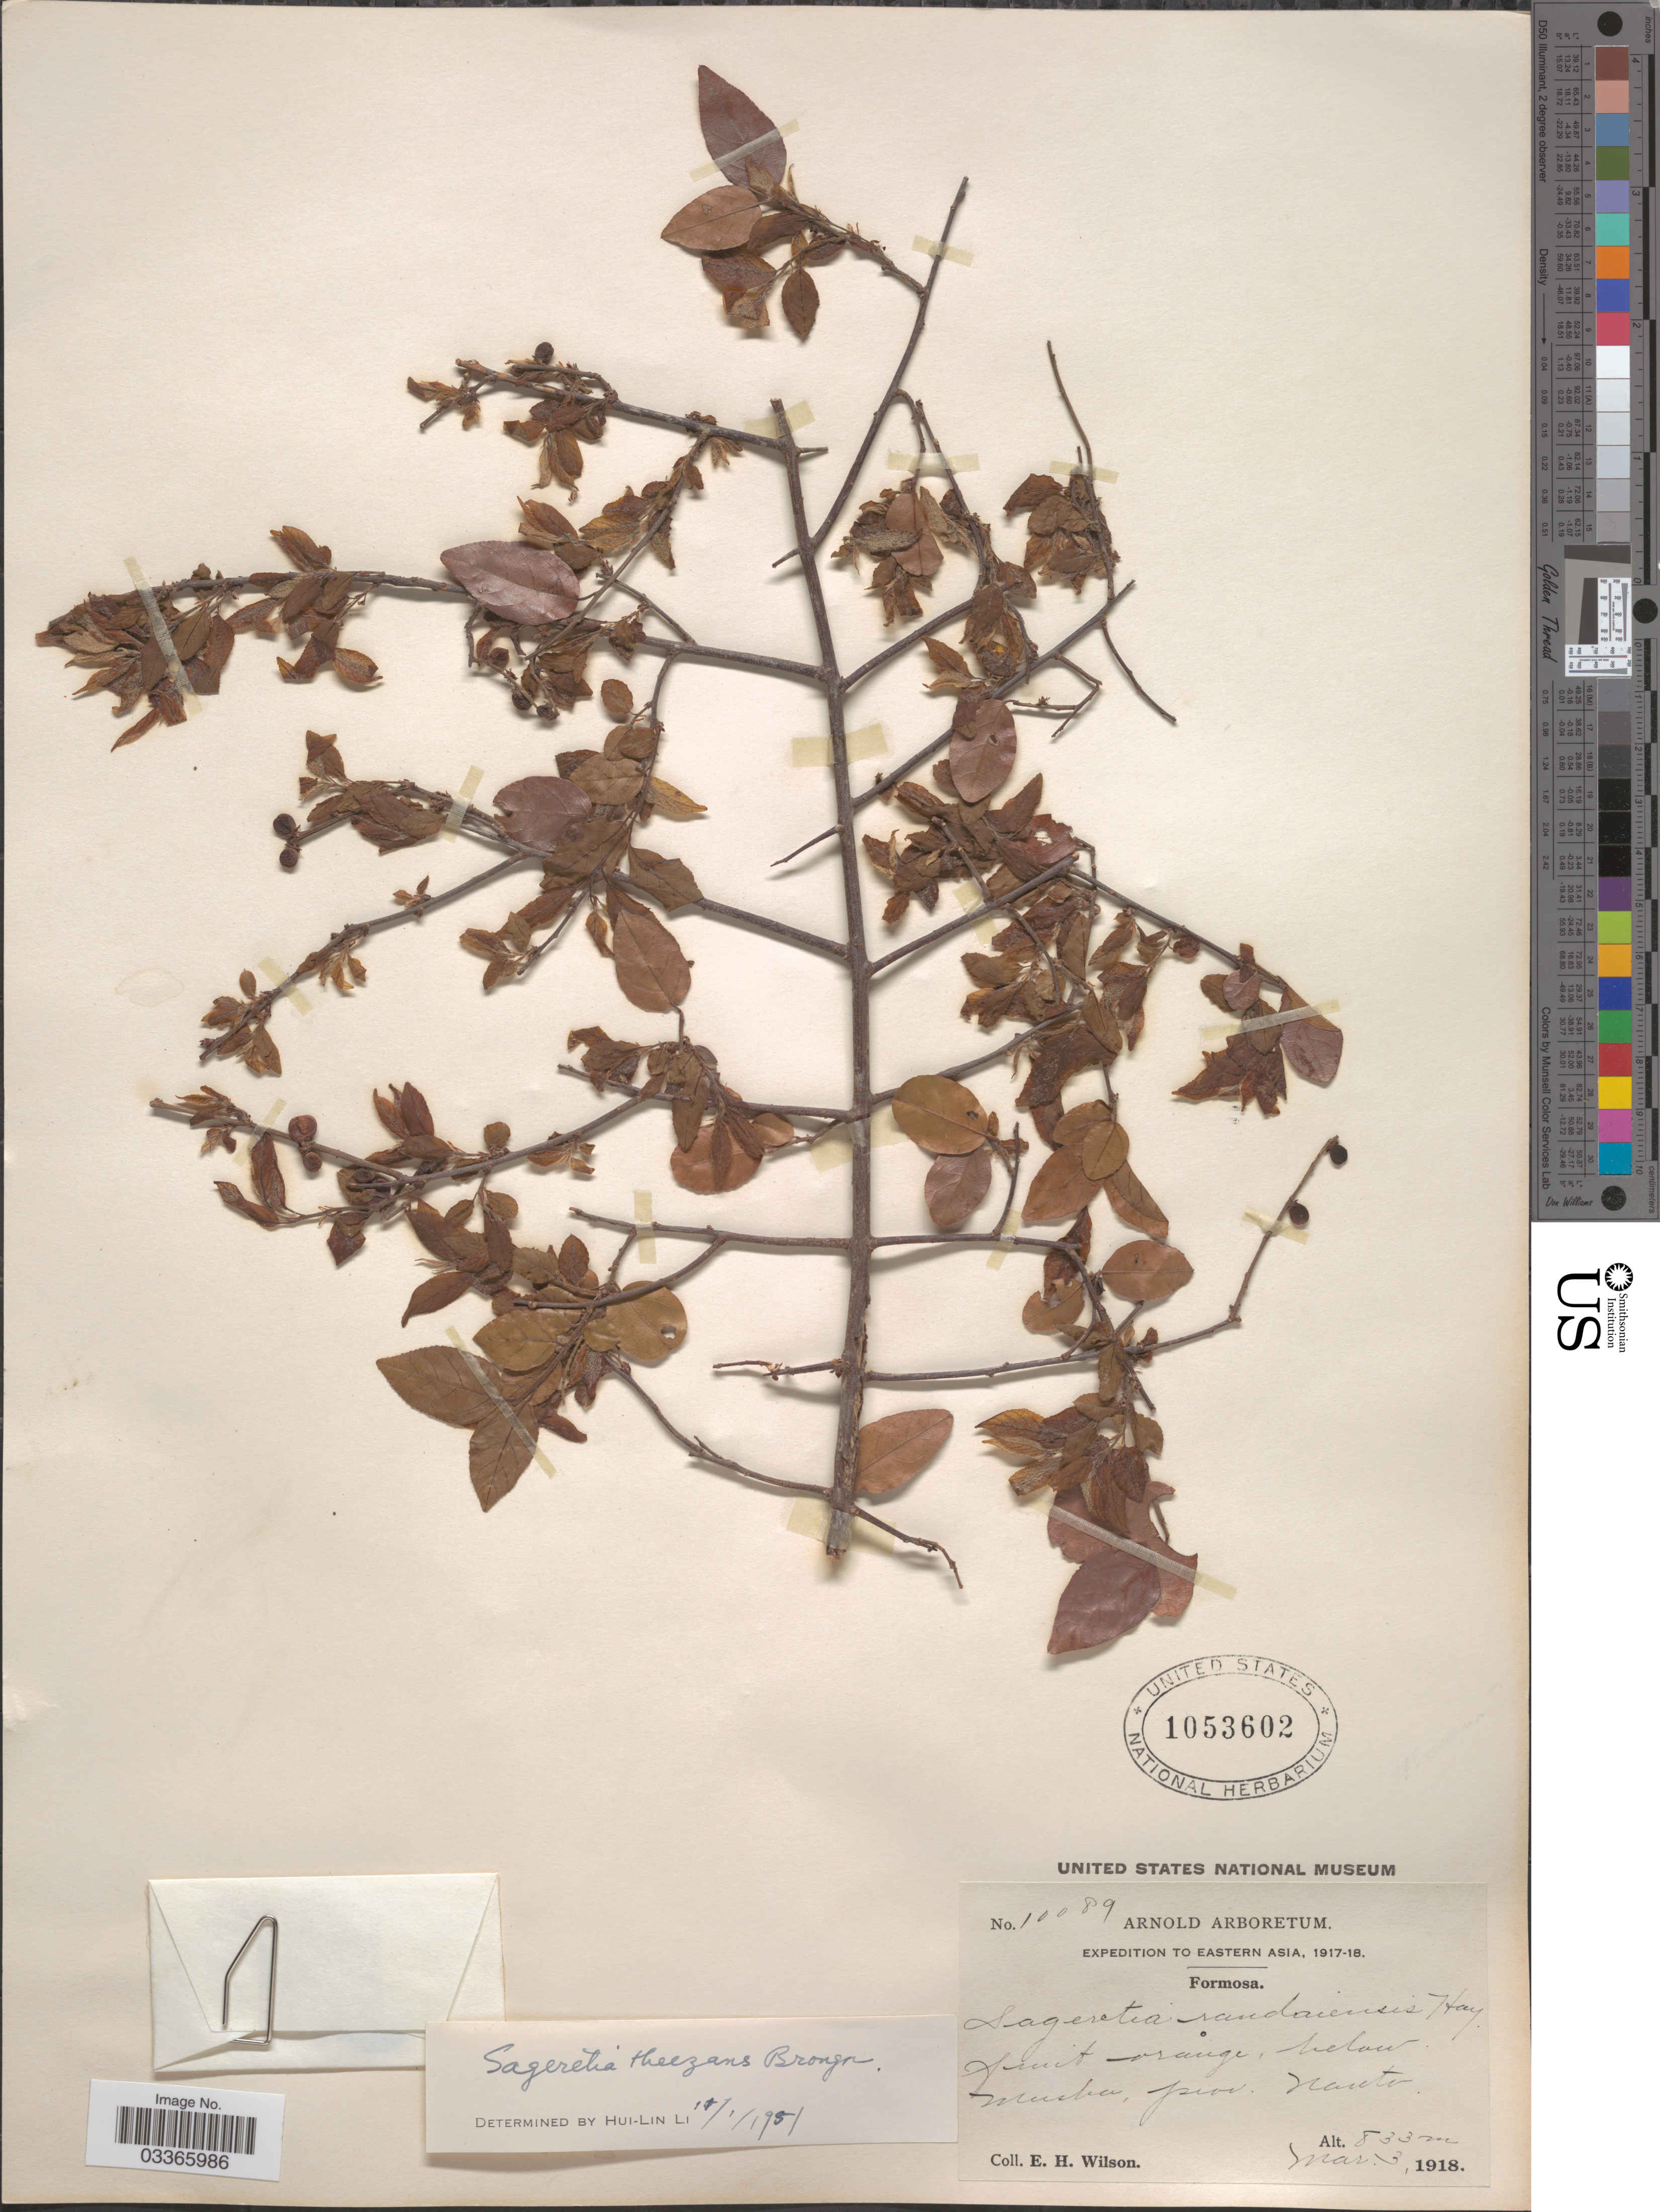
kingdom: Plantae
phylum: Tracheophyta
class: Magnoliopsida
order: Rosales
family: Rhamnaceae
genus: Sageretia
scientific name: Sageretia thea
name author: (Osbeck) M.C. Johnst.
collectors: E. Wilson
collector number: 10089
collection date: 1918-03-03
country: Taiwan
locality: Eastern Asia, Formosa, below Musha, prov. Nanto.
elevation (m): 833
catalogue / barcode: US 1053602